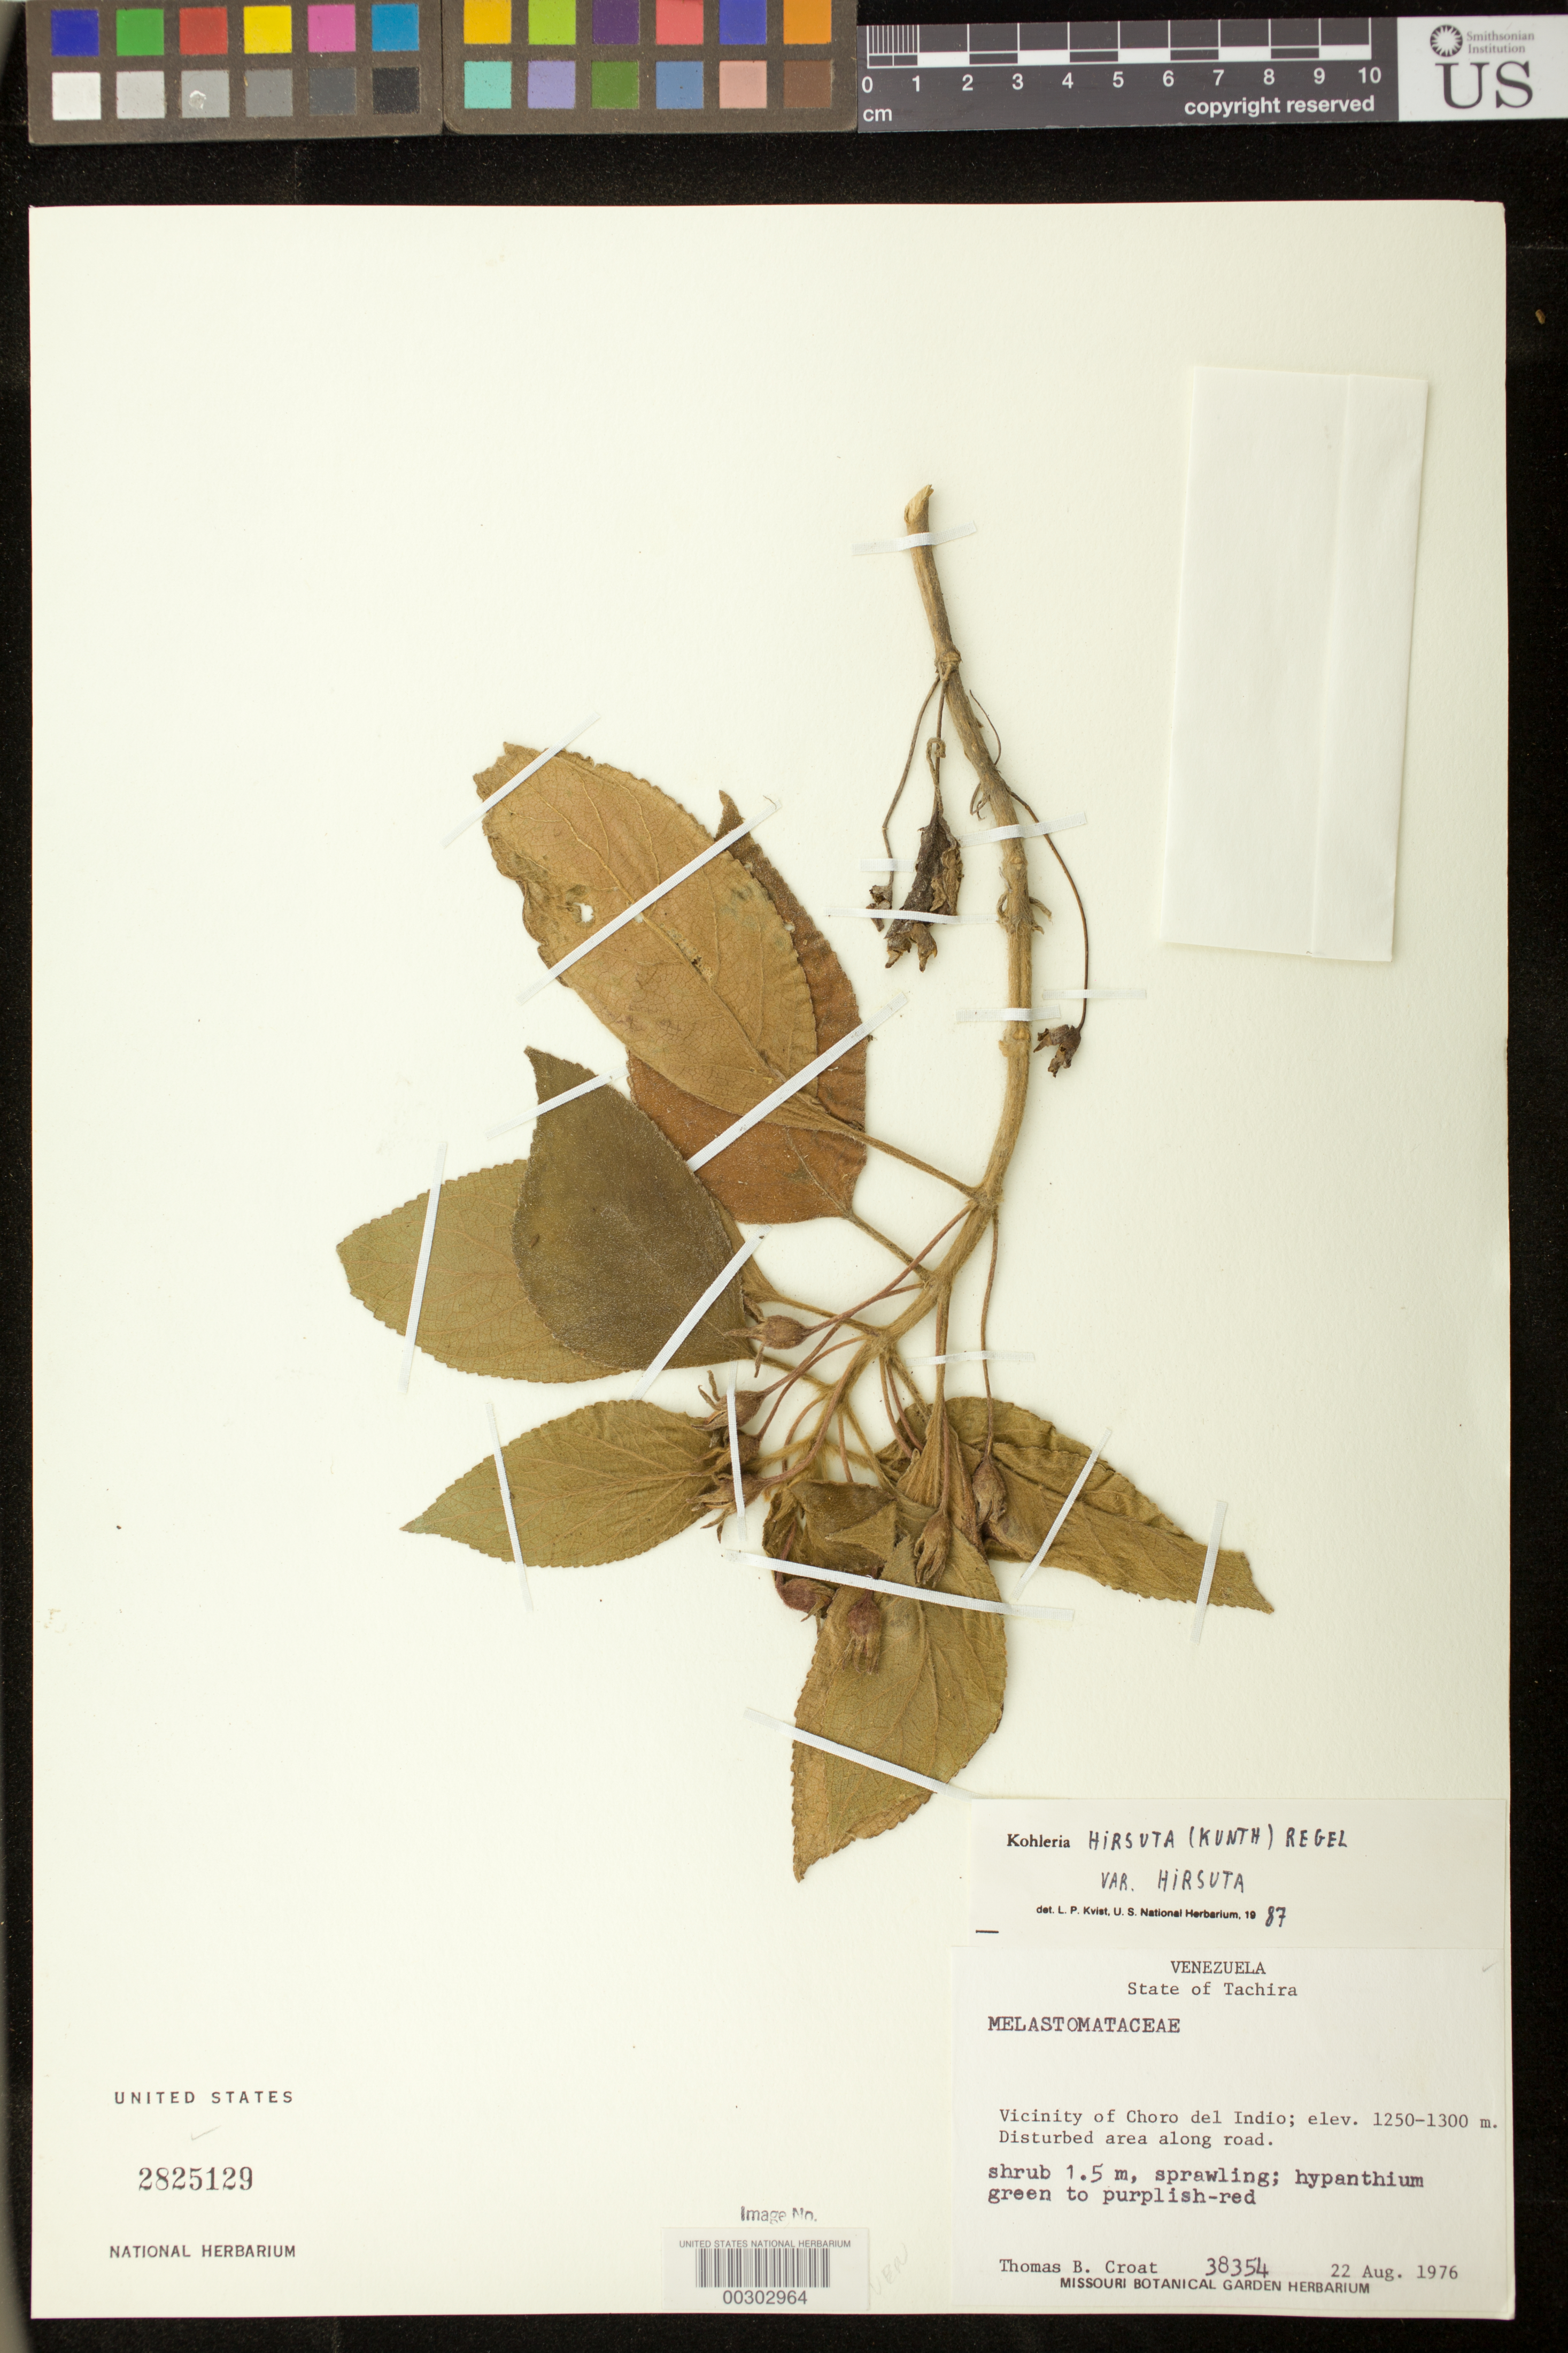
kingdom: Plantae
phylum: Tracheophyta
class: Magnoliopsida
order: Lamiales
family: Gesneriaceae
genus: Kohleria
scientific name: Kohleria hirsuta var. hirsuta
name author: (Kunth) Regel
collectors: T. B. Croat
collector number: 38354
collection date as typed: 22 Aug 1976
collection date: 1976-08-22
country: Venezuela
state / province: Táchira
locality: Vicinity of Choro del Indio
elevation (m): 1250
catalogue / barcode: US 2825129